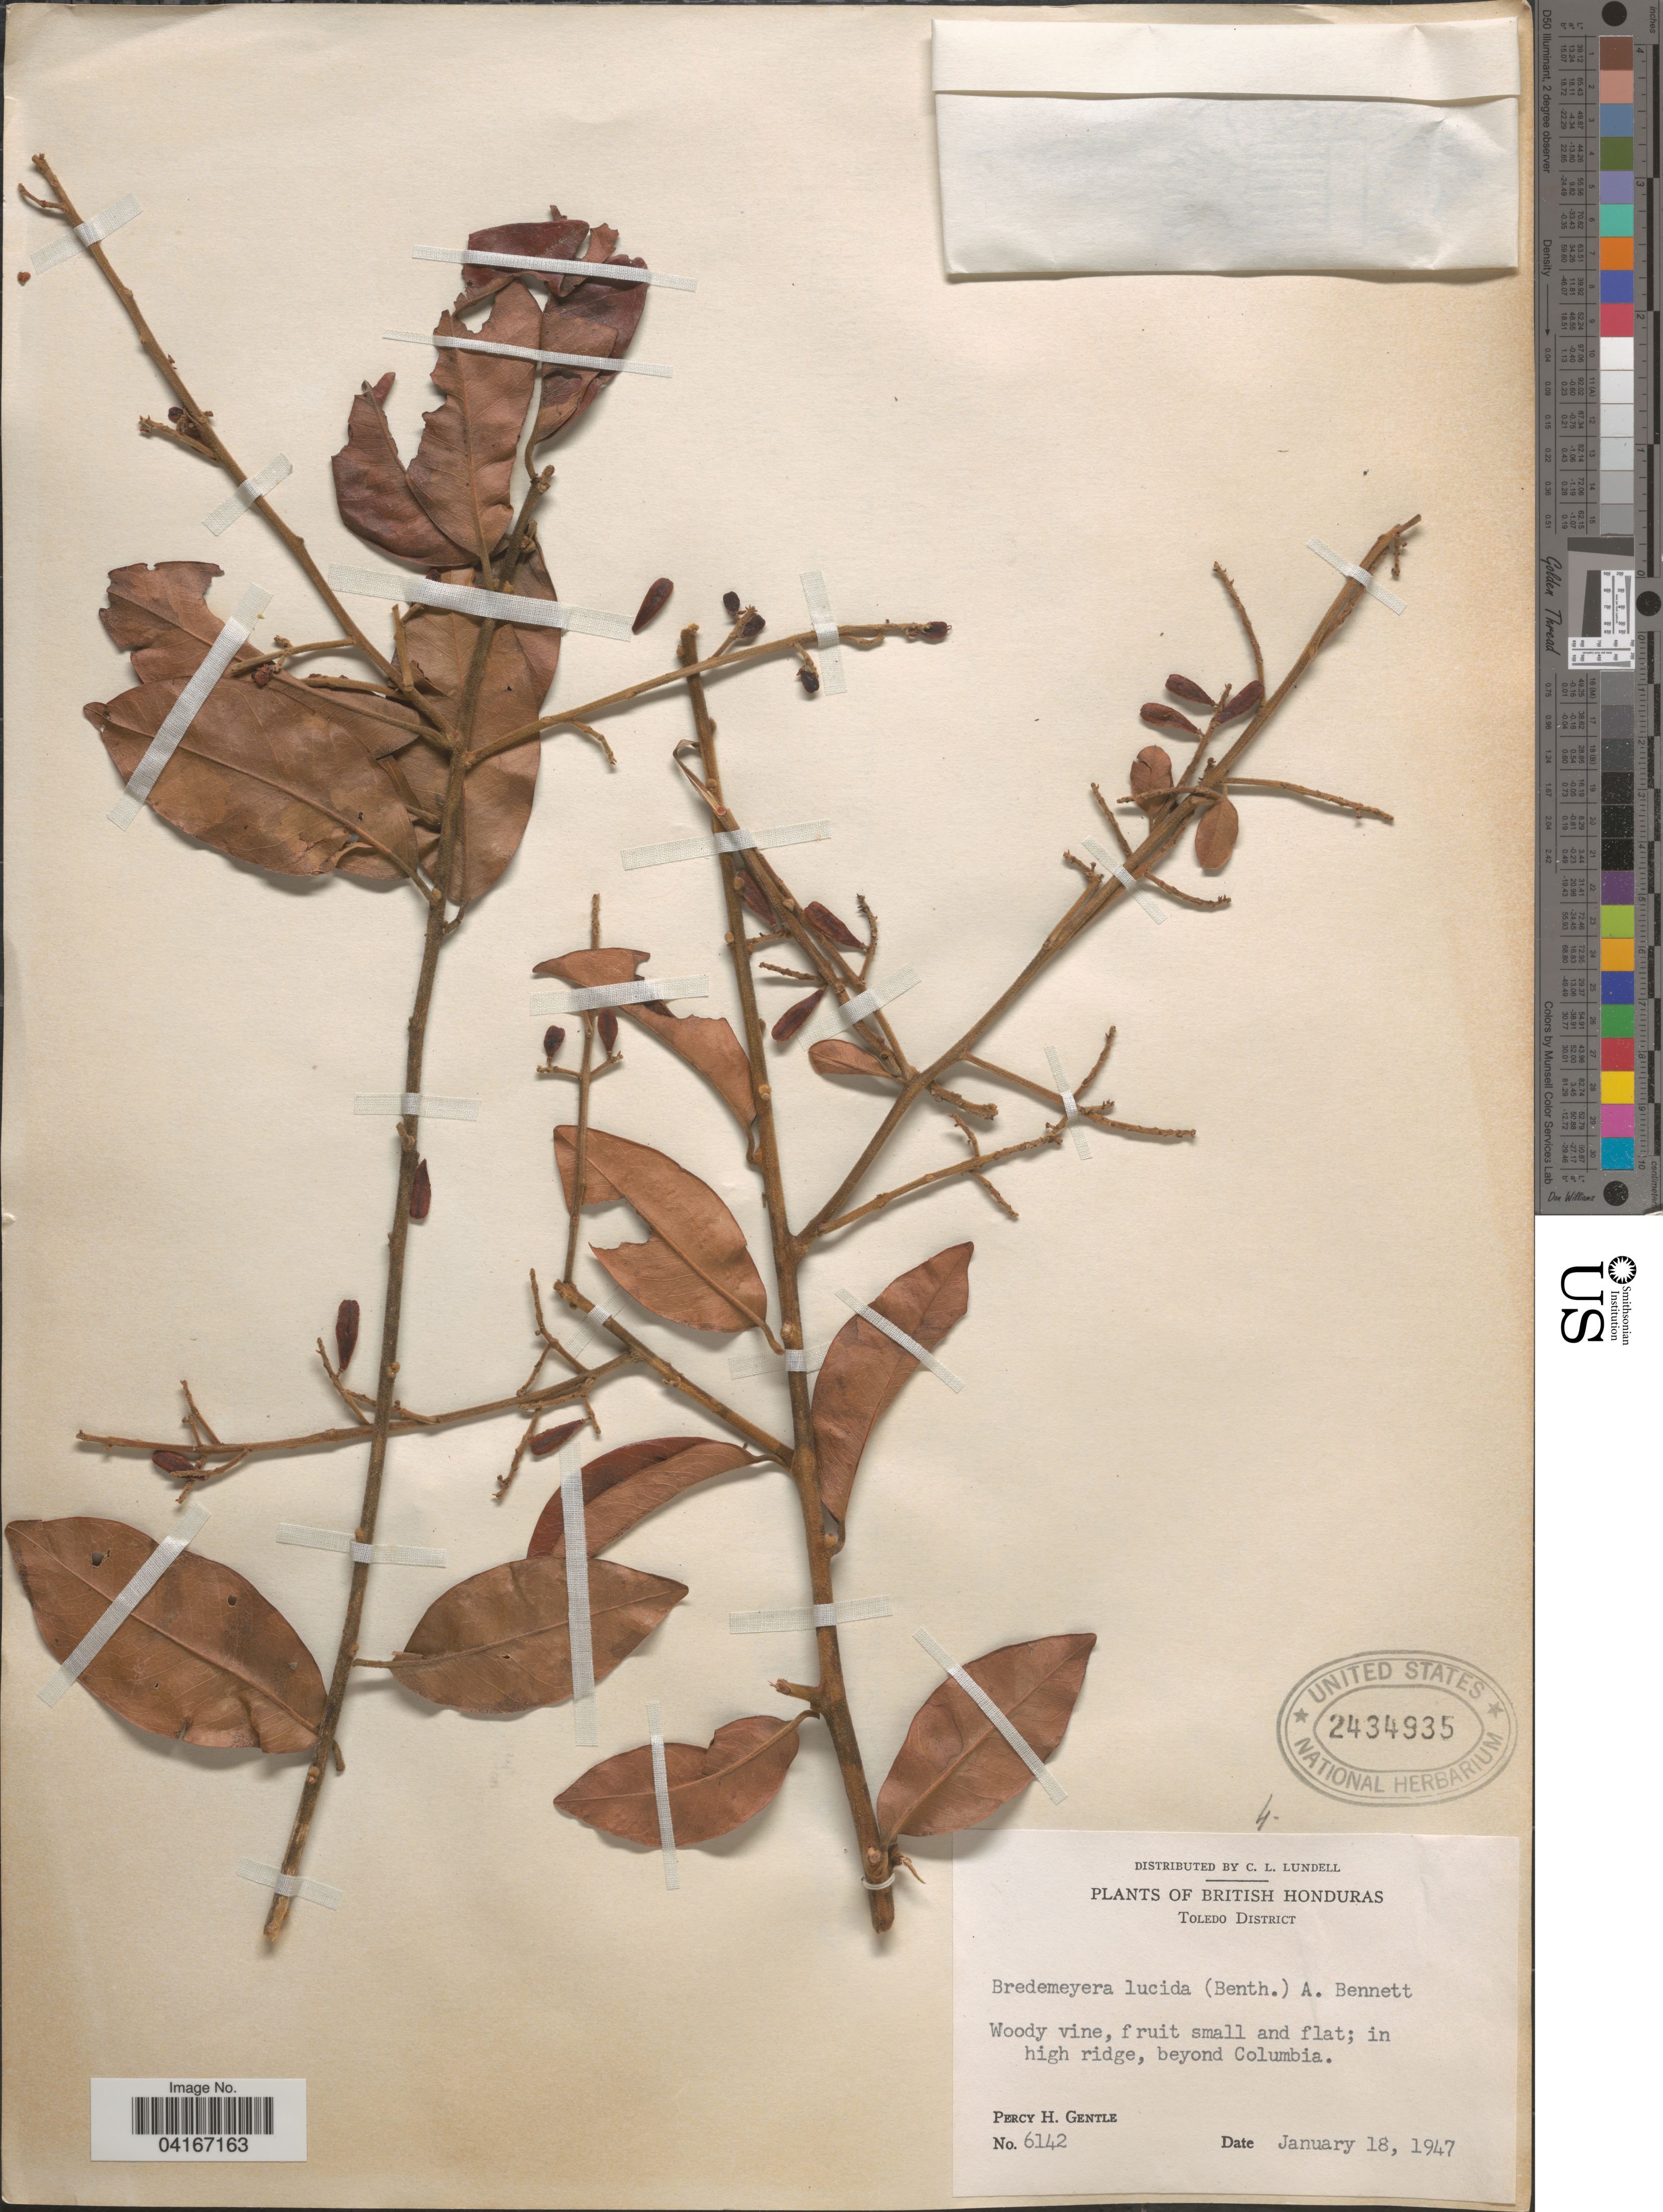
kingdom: Plantae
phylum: Tracheophyta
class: Magnoliopsida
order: Fabales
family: Polygalaceae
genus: Bredemeyera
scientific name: Bredemeyera lucida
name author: (Benth.) Klotzsch ex Hassk.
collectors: P. H. Gentle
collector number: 6142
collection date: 1947-01-18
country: Belize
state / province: Toledo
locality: British Honduras. Toledo District. In high ridge, beyond Columbia.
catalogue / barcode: US 2434935